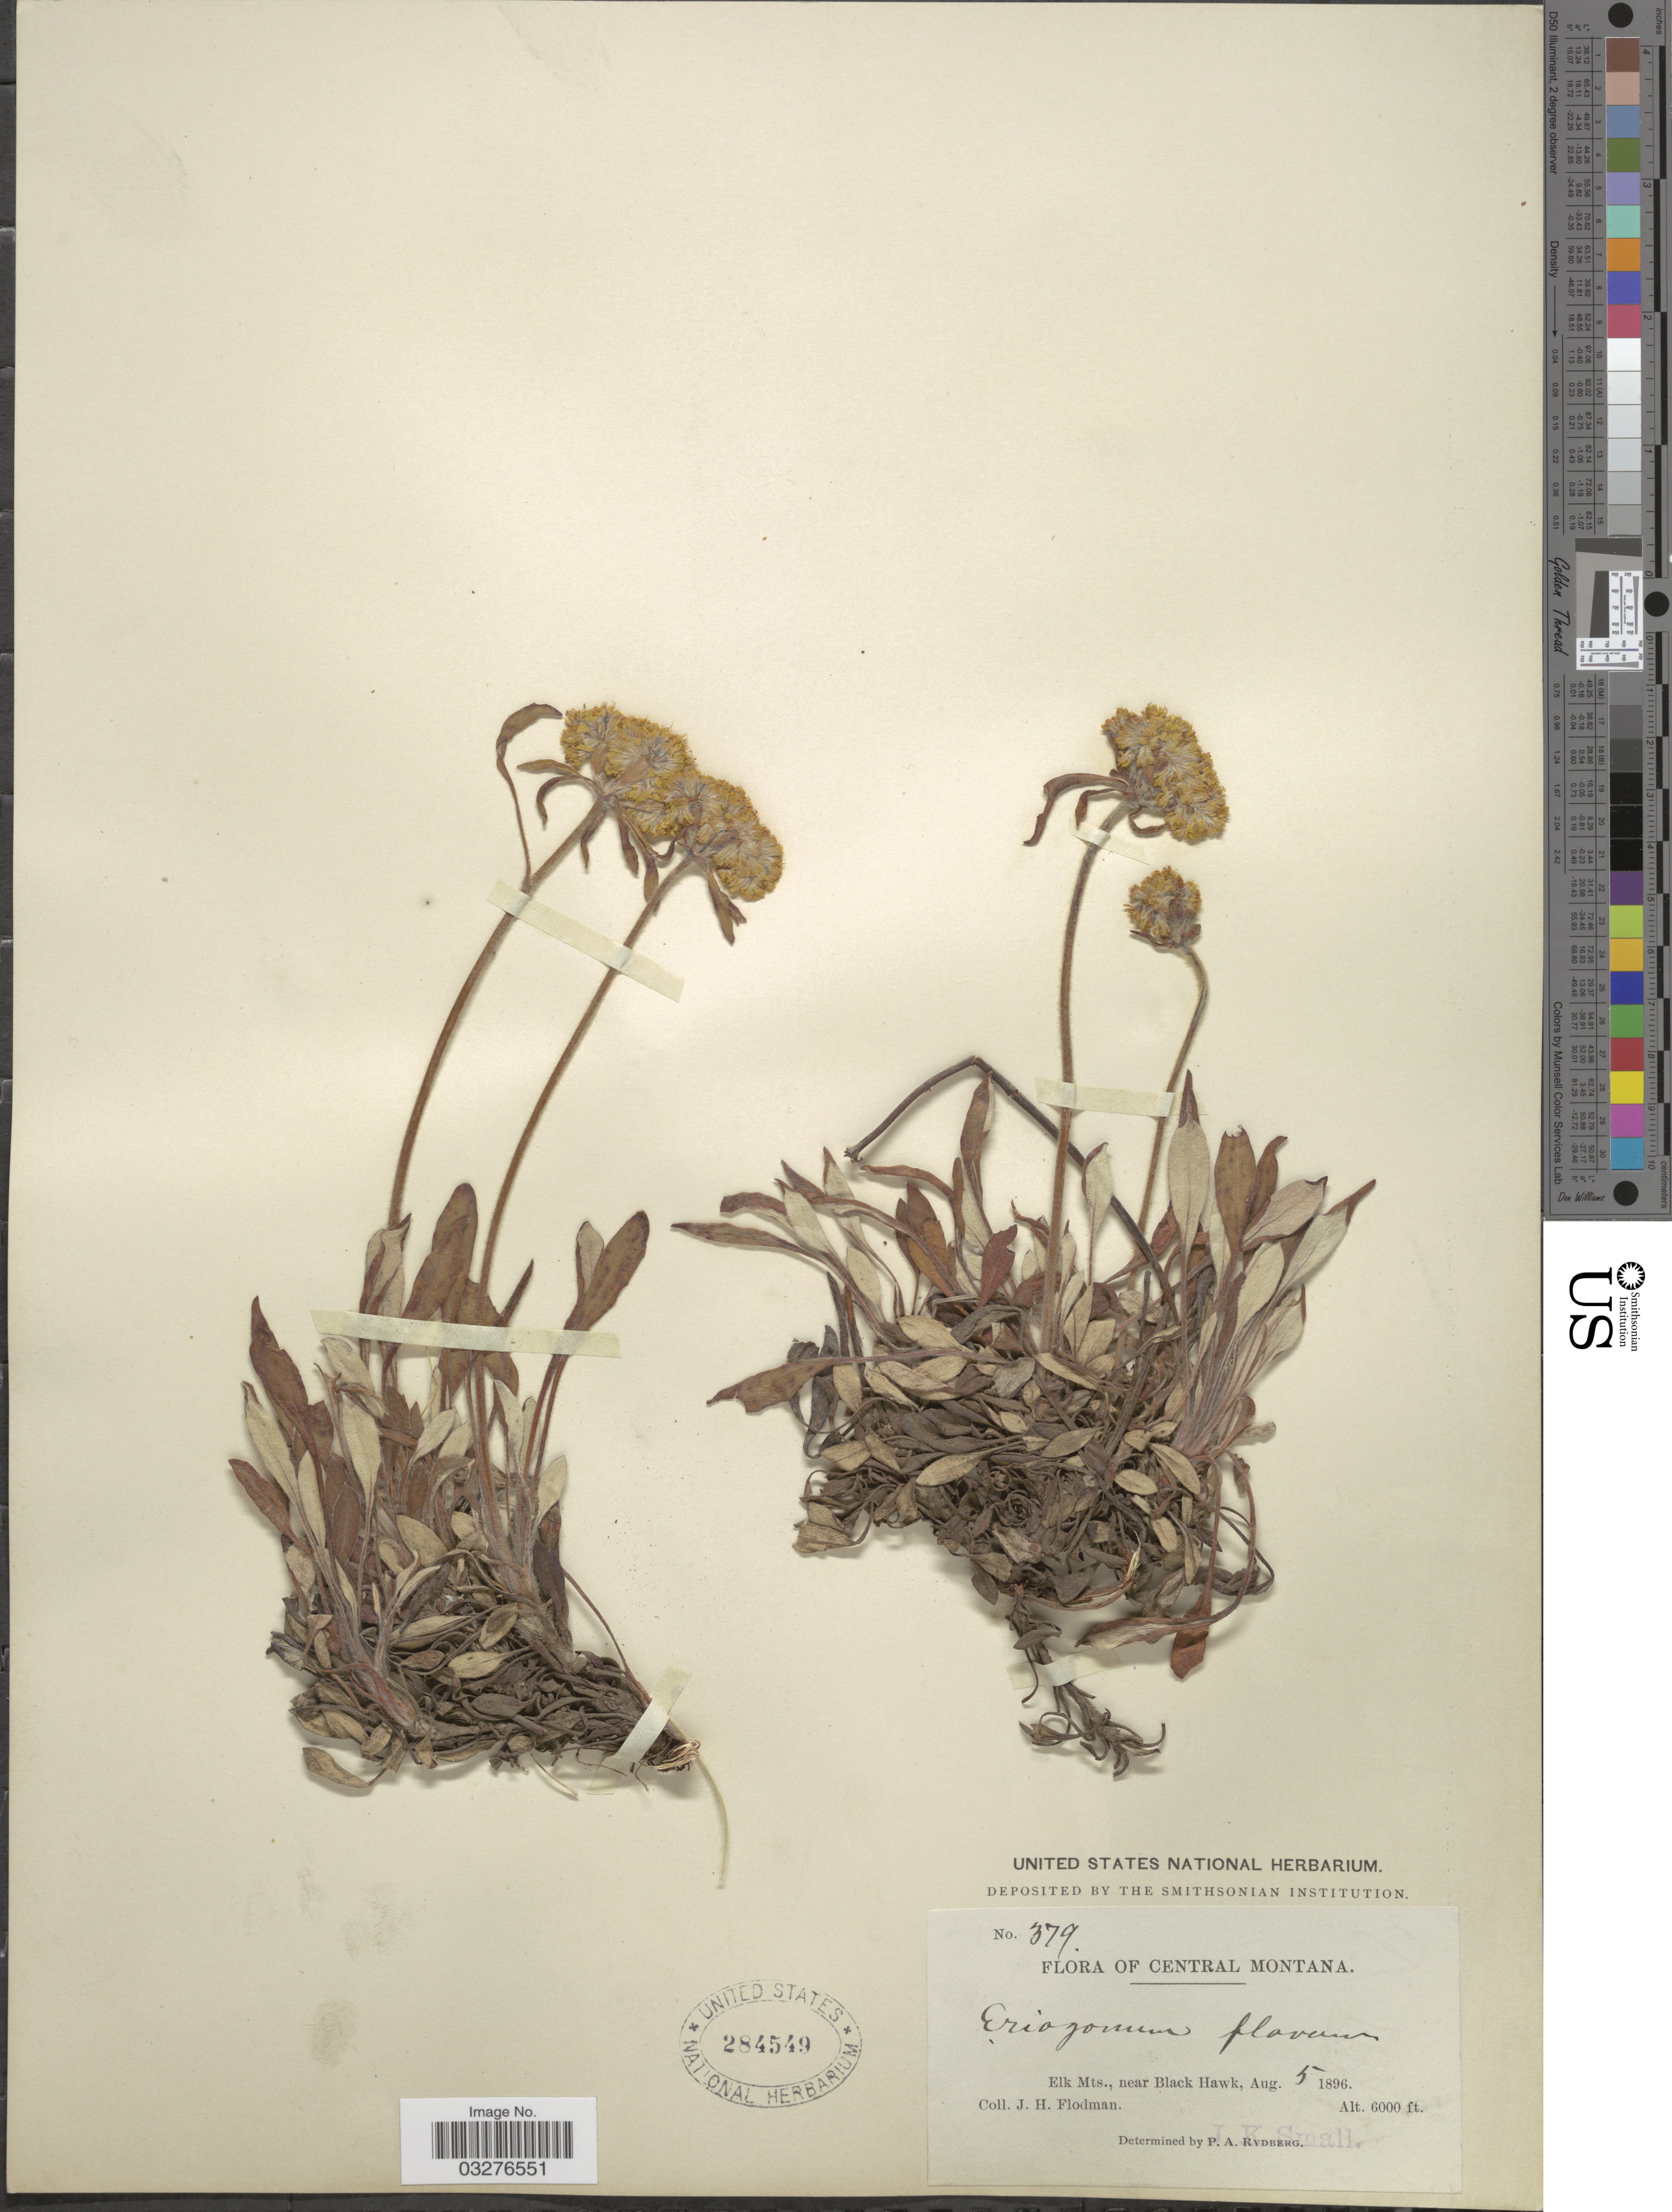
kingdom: Plantae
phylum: Tracheophyta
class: Magnoliopsida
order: Caryophyllales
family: Polygonaceae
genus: Eriogonum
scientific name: Eriogonum flavum var. flavum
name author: Nutt. ex Benth.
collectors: J. Flodman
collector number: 379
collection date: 1896-08-05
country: United States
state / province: Montana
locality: Central Montana, Elk Mts., near Black Hawk.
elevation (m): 1829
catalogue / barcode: US 284549